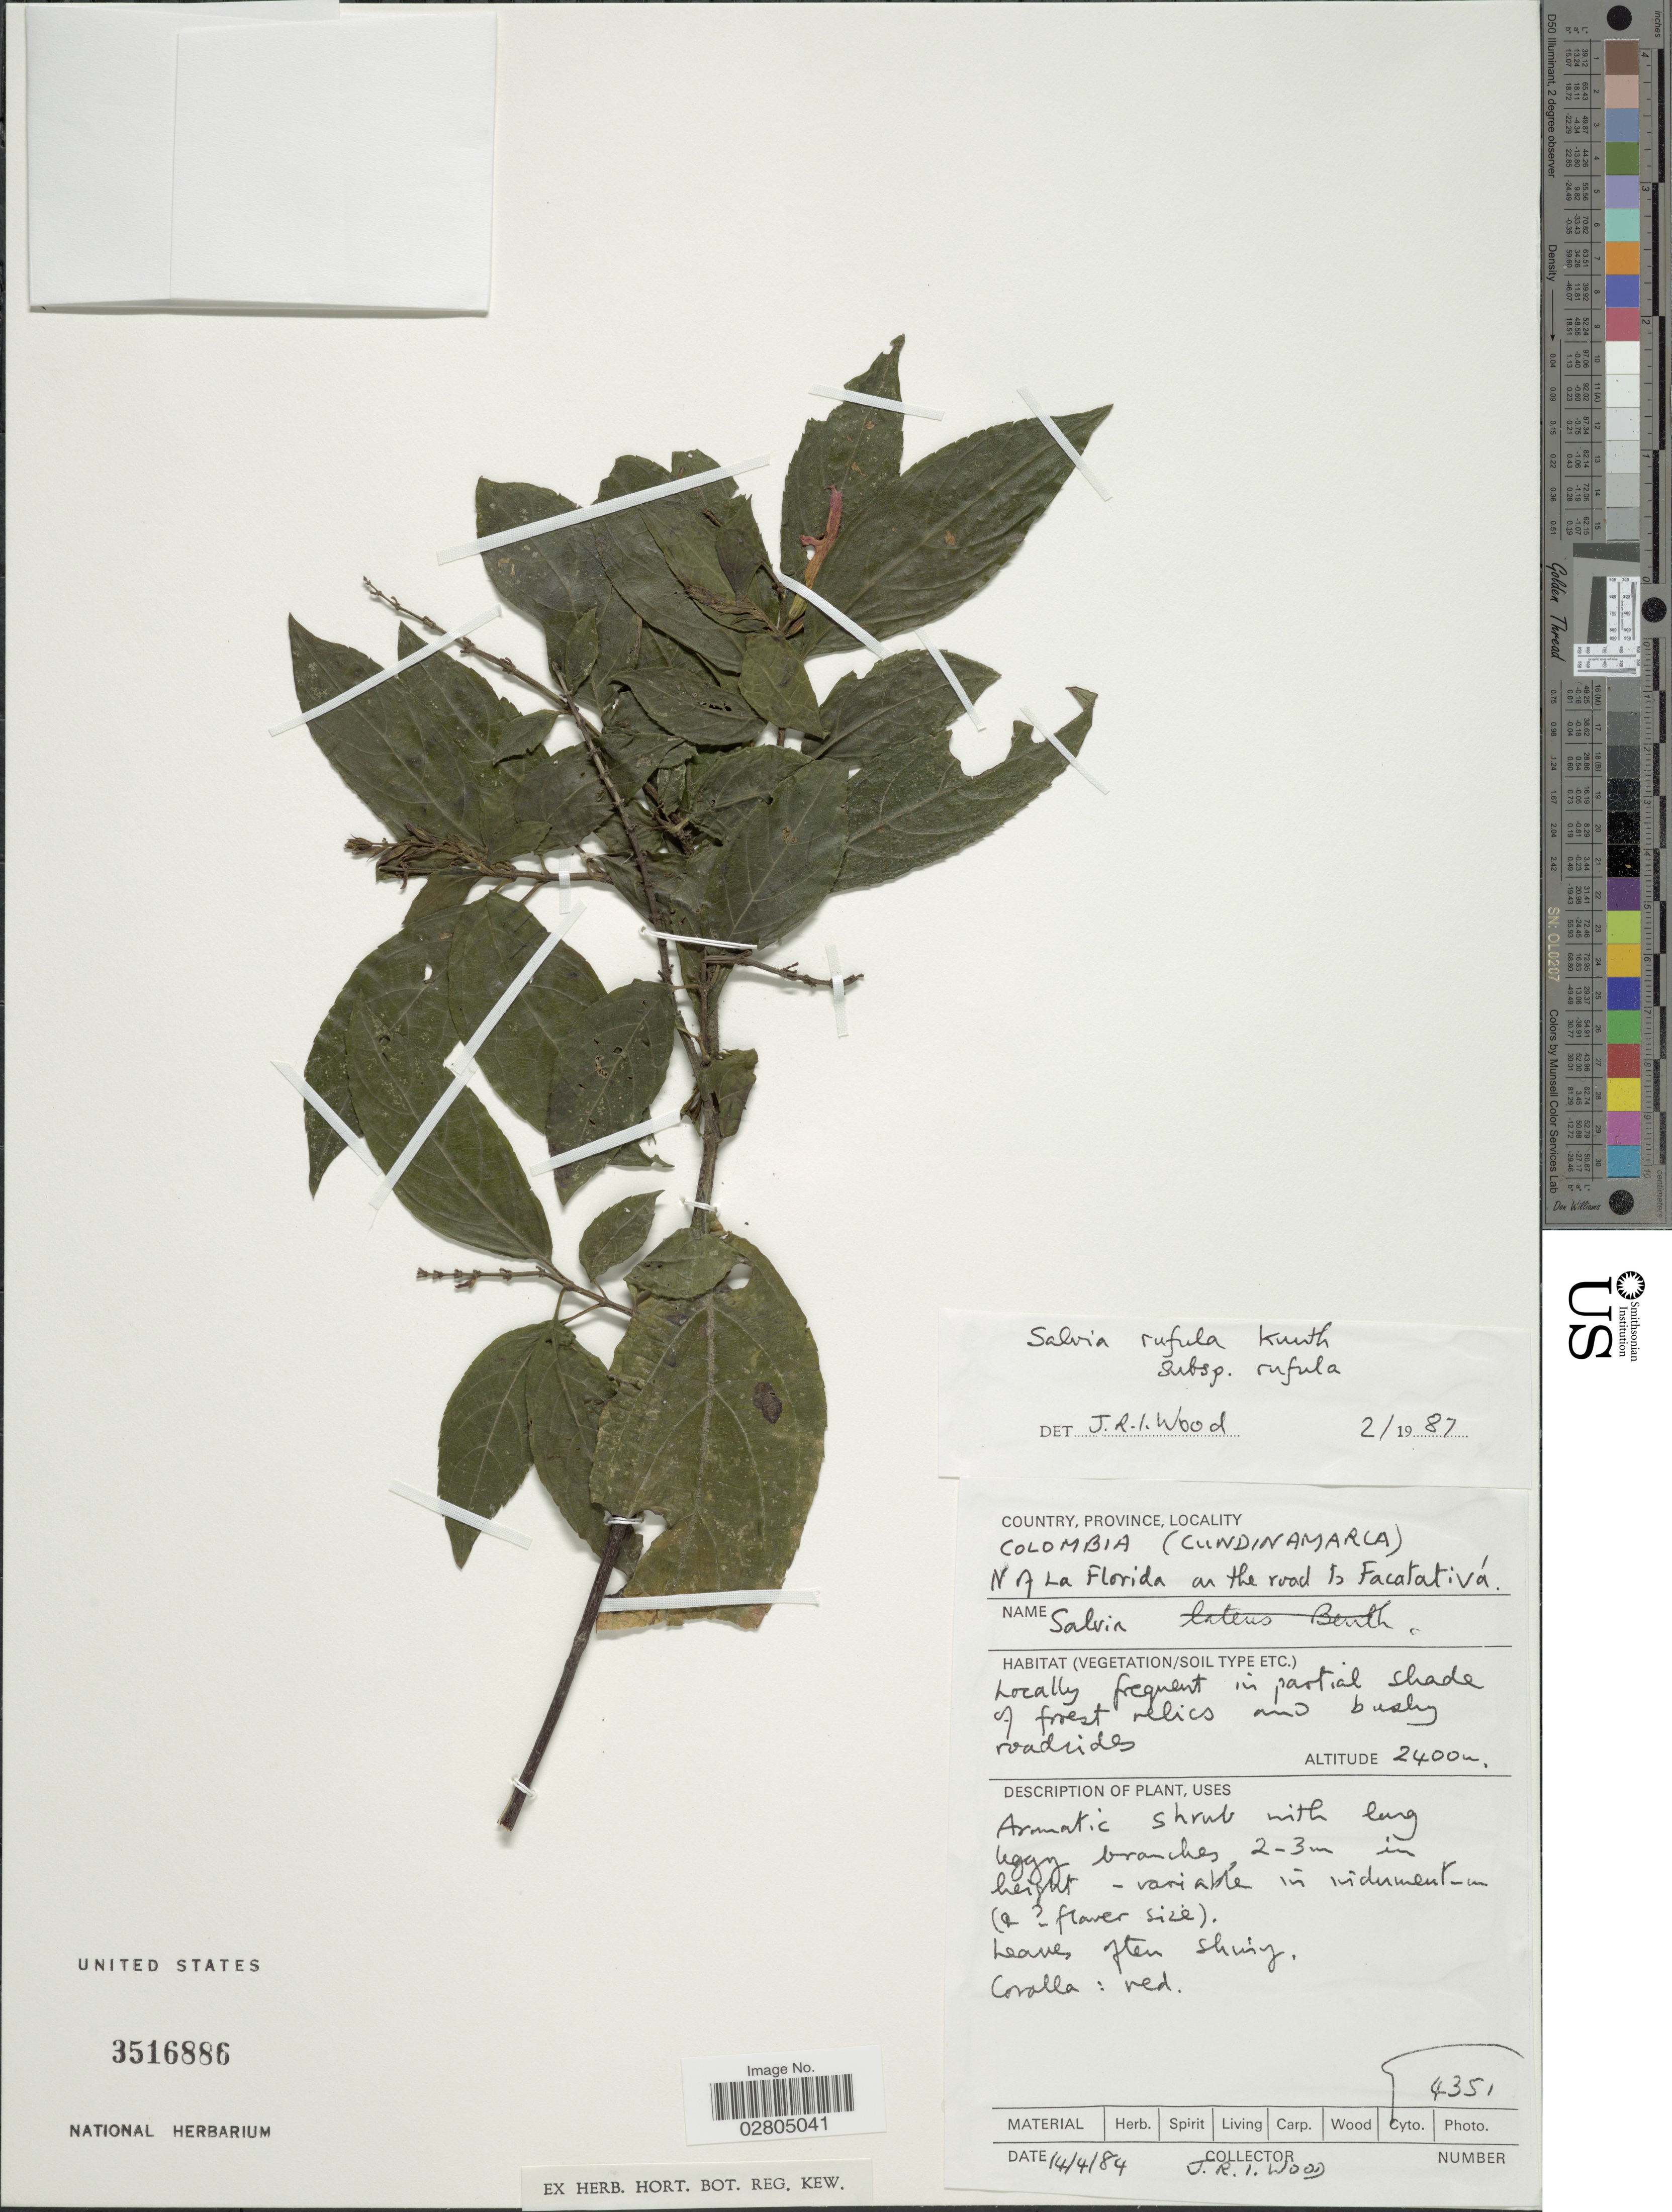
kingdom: Plantae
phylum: Tracheophyta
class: Magnoliopsida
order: Lamiales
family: Lamiaceae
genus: Salvia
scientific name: Salvia rufula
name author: Kunth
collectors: J. R. I. Wood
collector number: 4351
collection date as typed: Transcribed d/m/y: 14/4/84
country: Colombia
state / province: Cundinamarca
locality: N of La Florida at the road of Facatativá.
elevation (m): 2400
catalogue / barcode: US 3516886